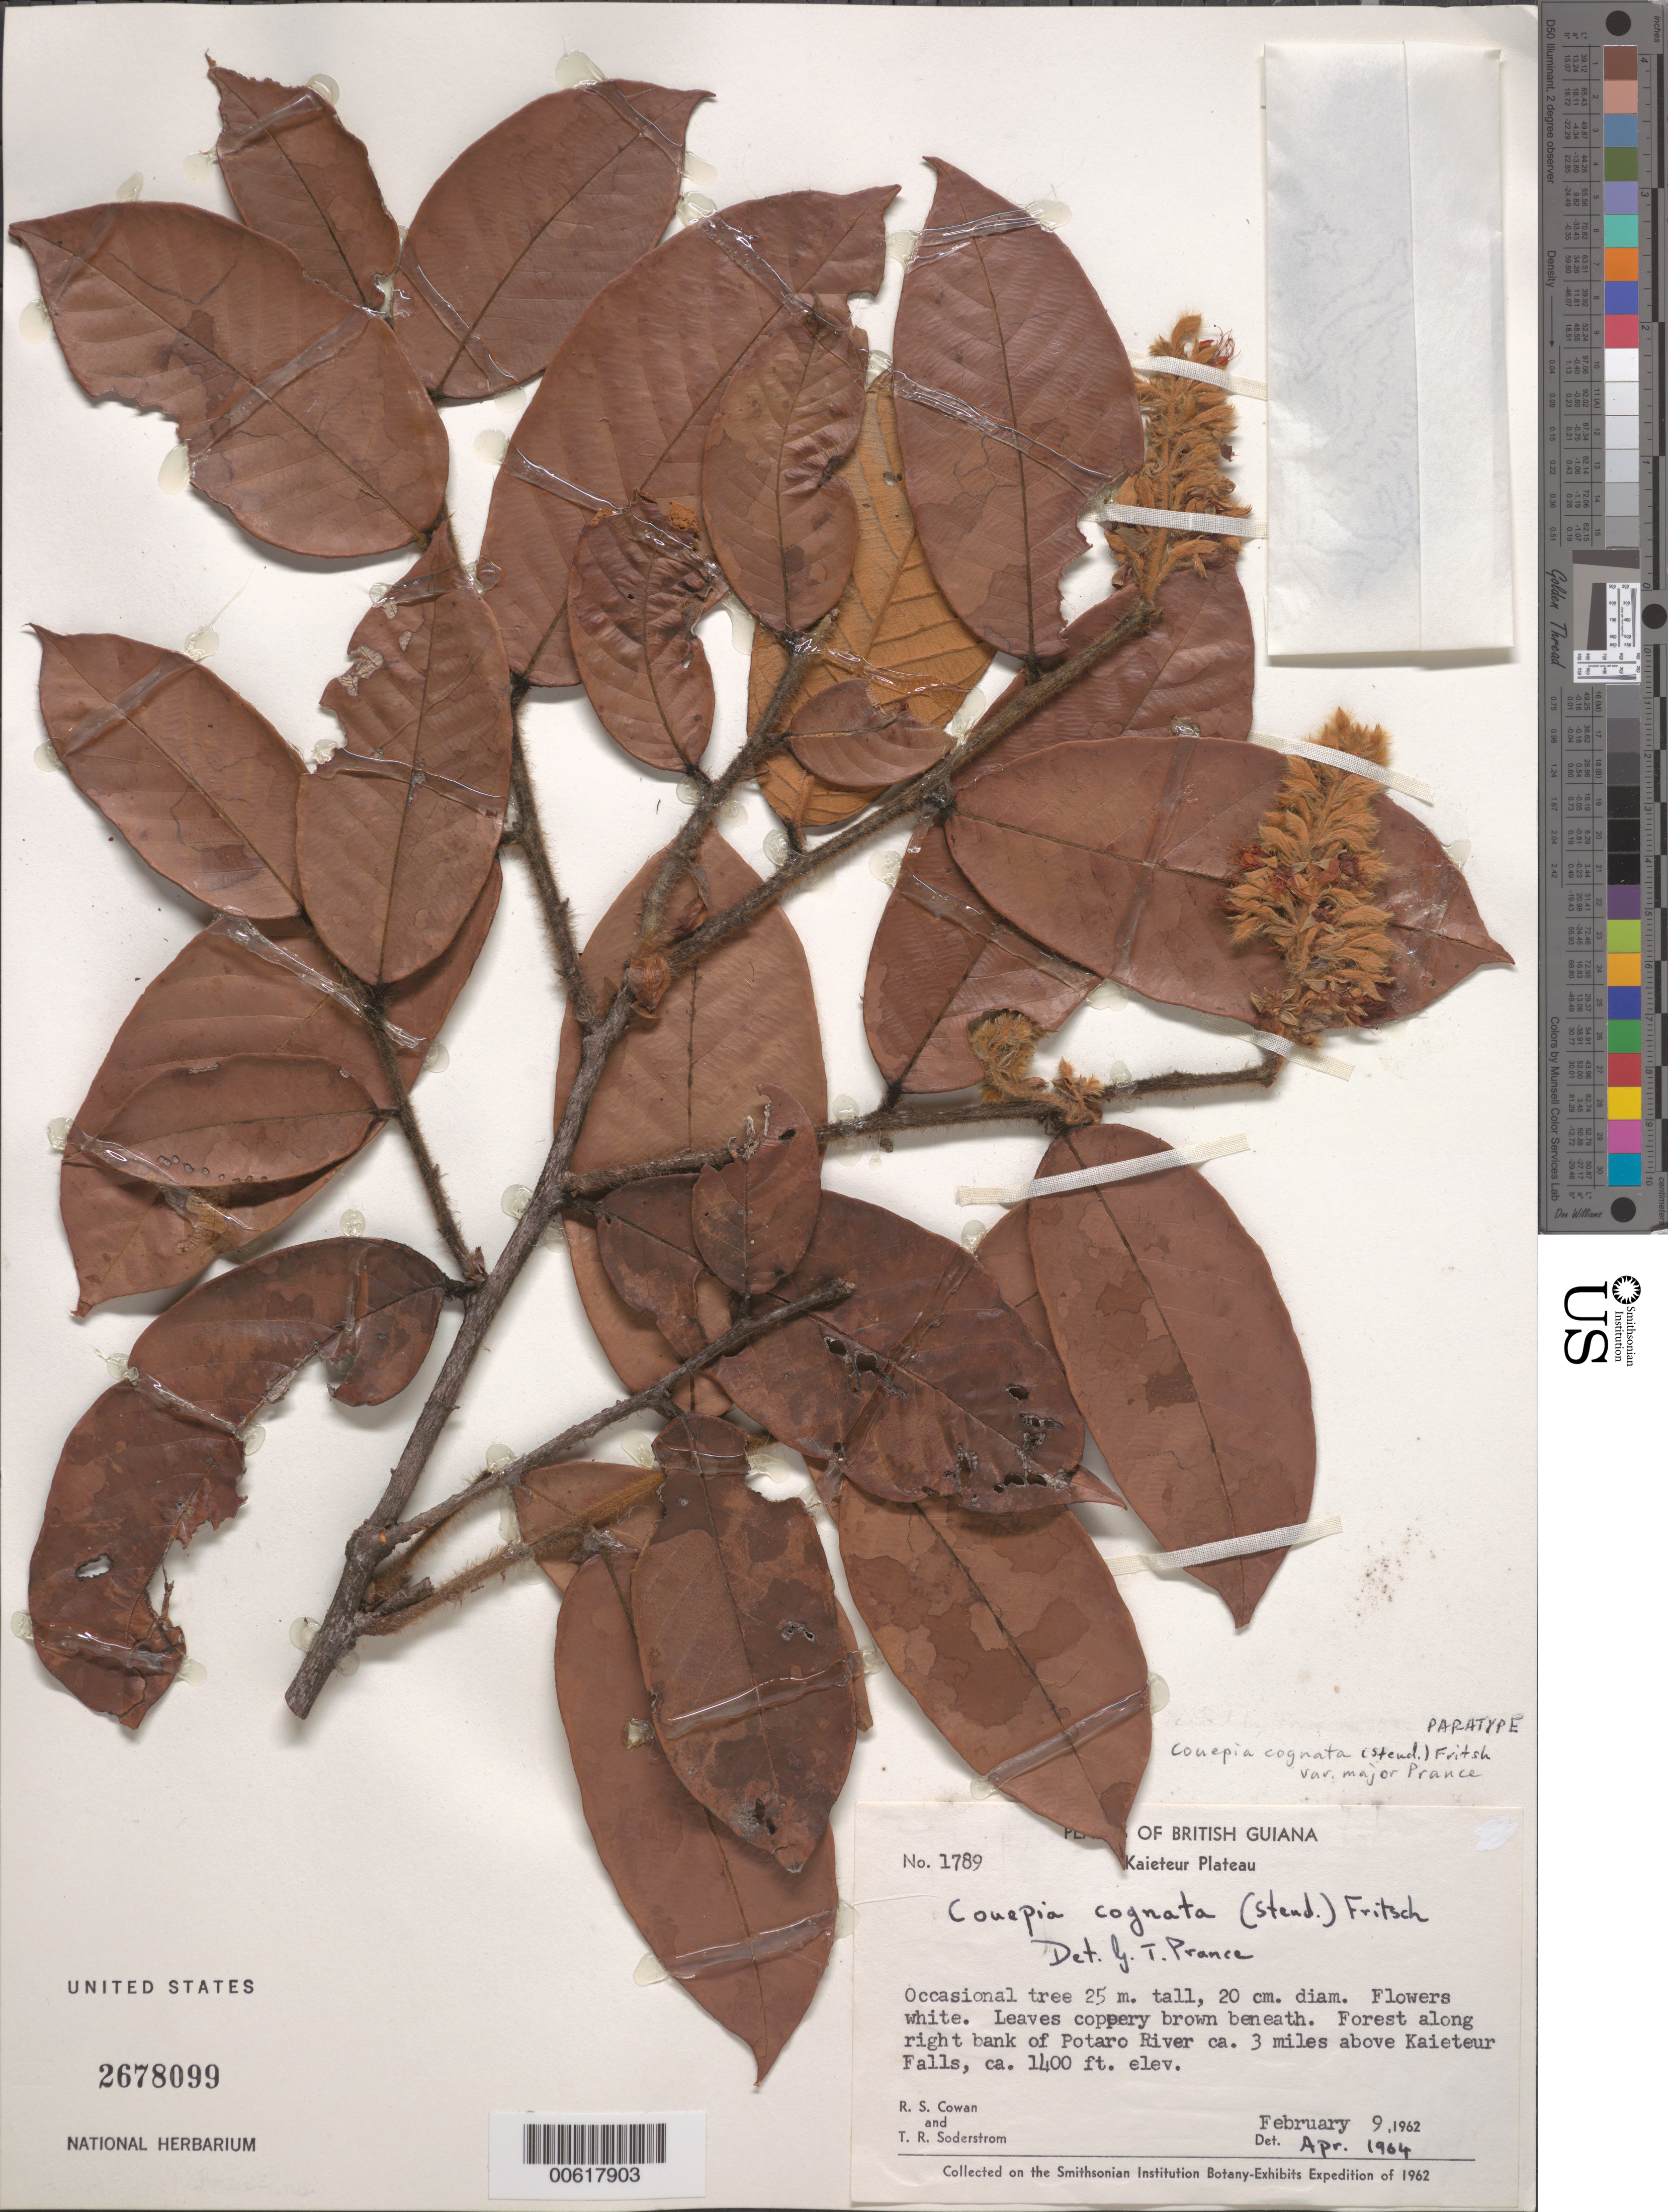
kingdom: Plantae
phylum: Tracheophyta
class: Magnoliopsida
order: Malpighiales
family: Chrysobalanaceae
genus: Gaulettia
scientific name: Gaulettia cognata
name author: (Steud.) Sothers & Prance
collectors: R. S. Cowan & T. R. Soderstrom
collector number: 1789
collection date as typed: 9-Feb-62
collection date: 1962-02-09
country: Guyana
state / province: Potaro-Siparuni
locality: Kaieteur Plateau, Potaro R., 3 mi. above Kaieteur Falls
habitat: Forest along river bank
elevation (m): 427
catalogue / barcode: US 2678099